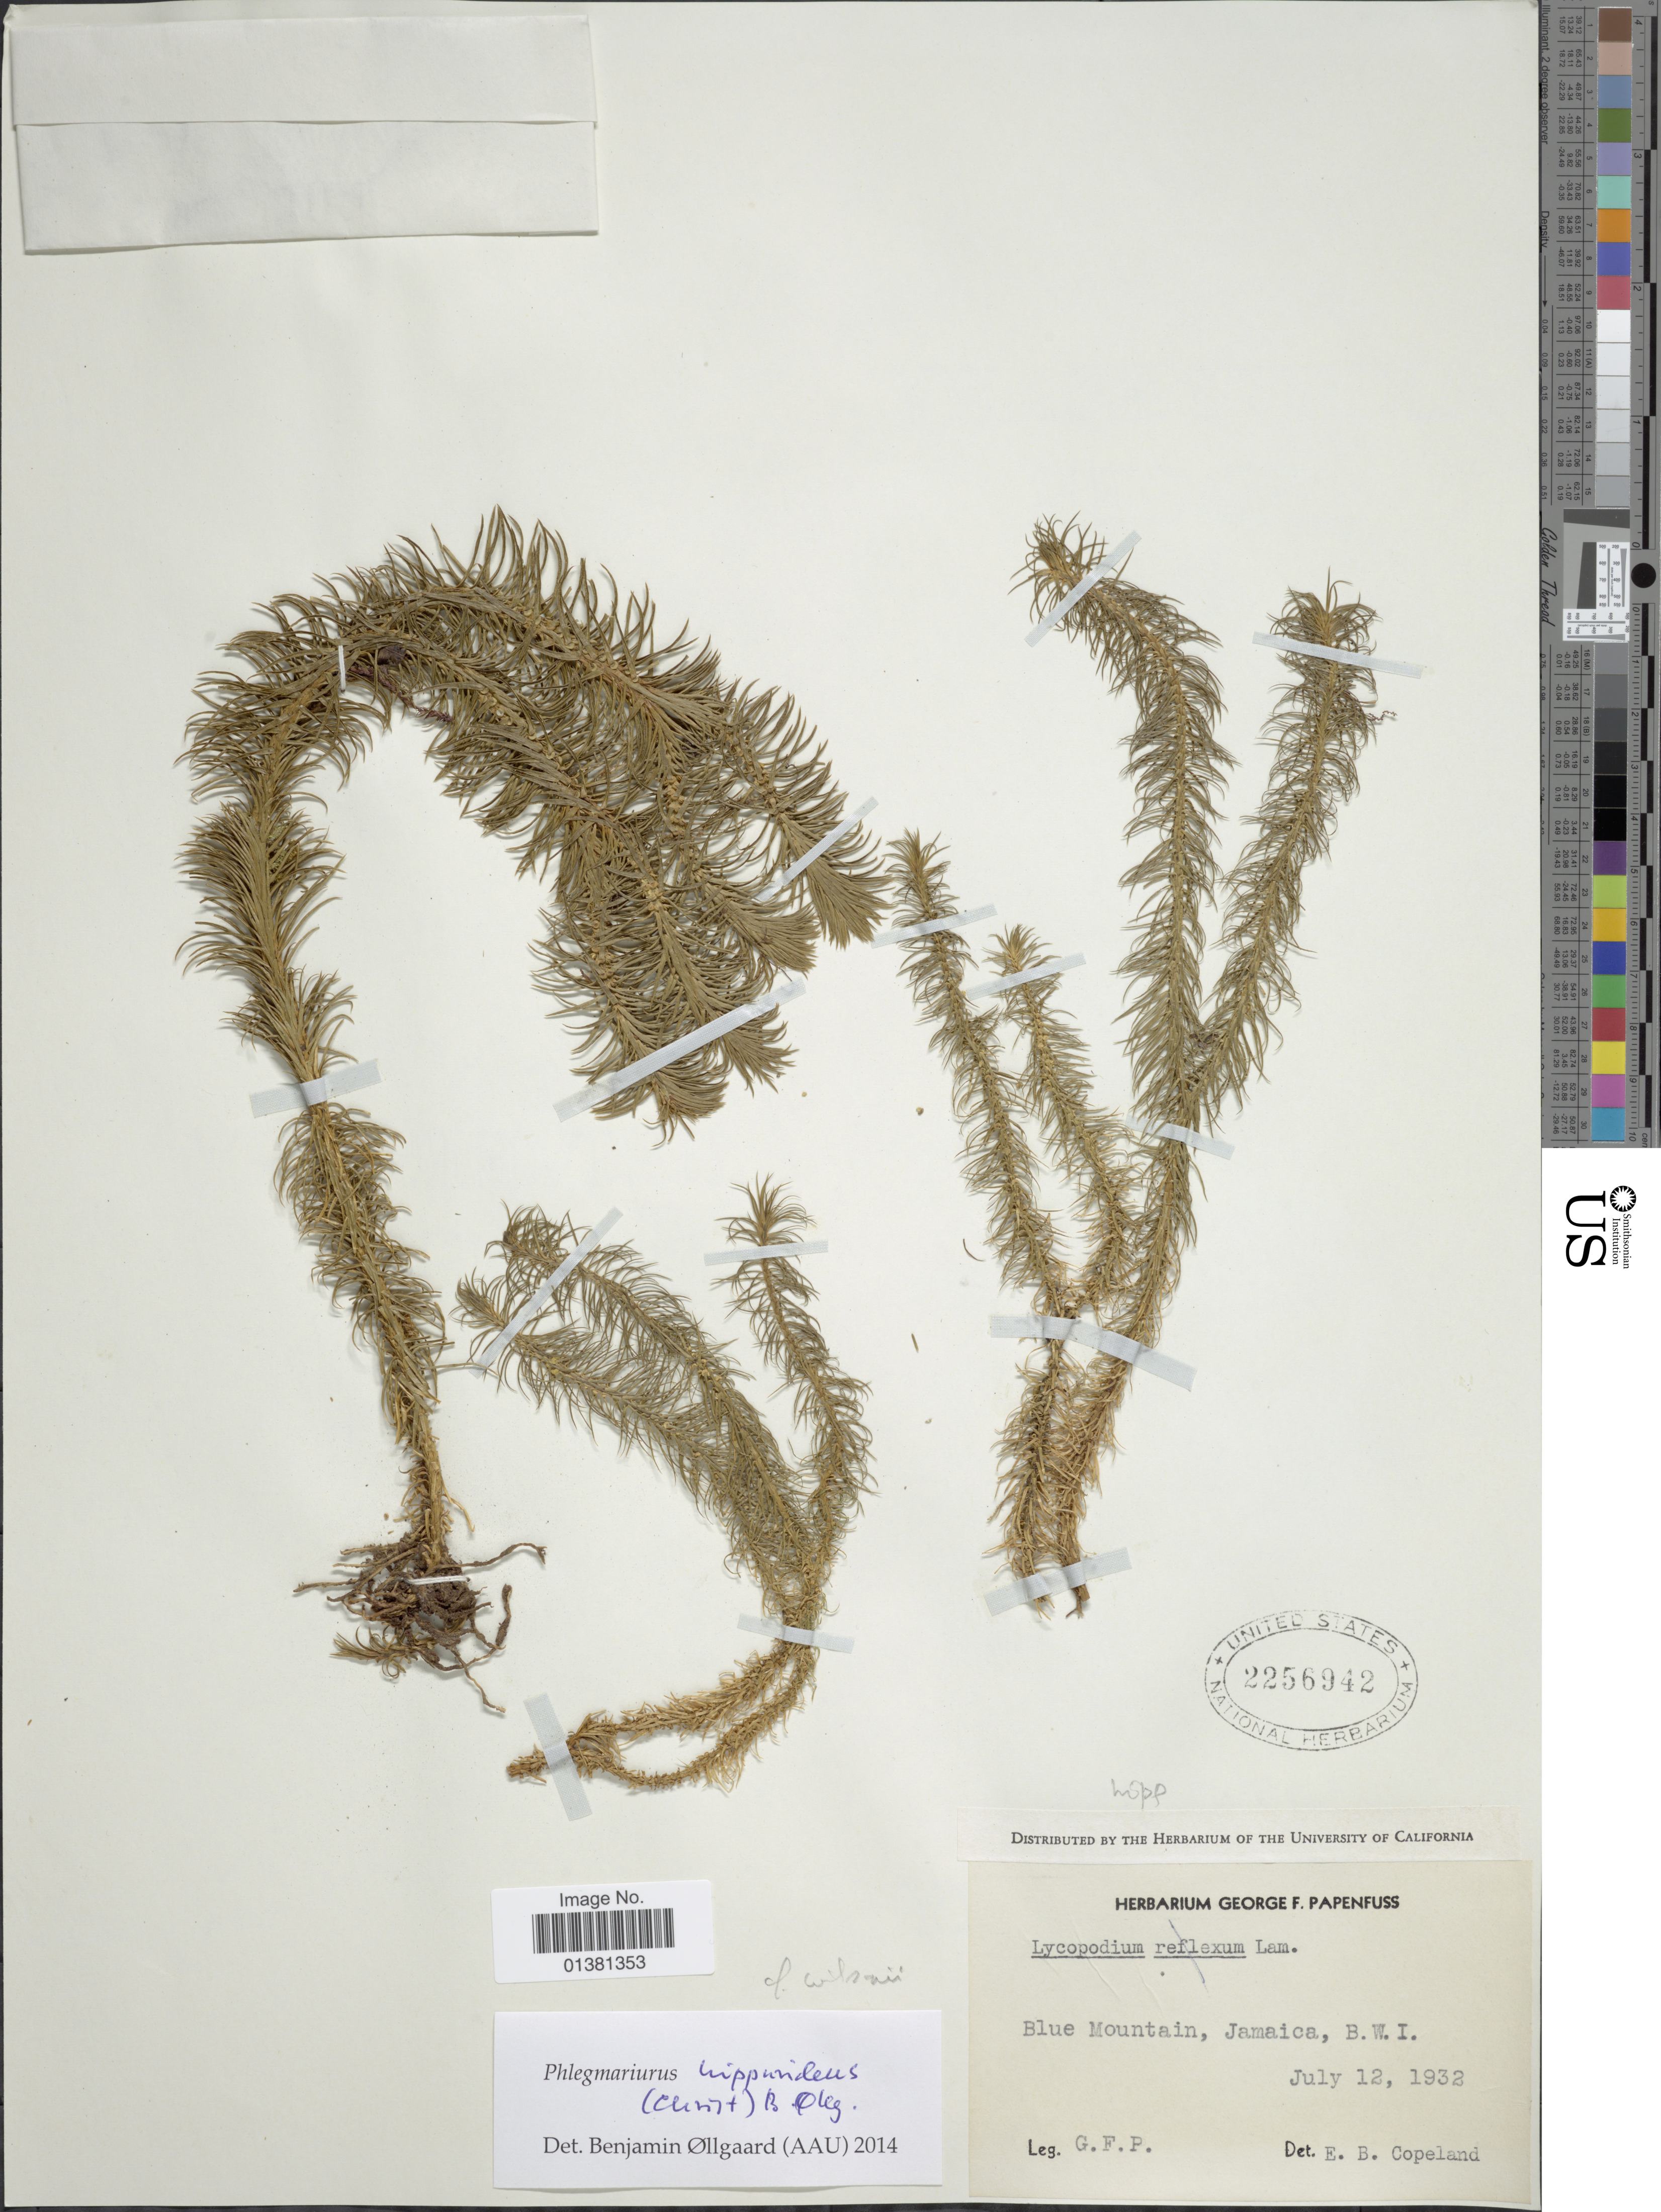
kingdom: Plantae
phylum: Tracheophyta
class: Lycopodiopsida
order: Lycopodiales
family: Lycopodiaceae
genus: Phlegmariurus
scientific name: Phlegmariurus hippurideus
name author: (Christ) B. Øllg.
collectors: G. Papenfuss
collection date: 1932-07-12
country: Jamaica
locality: Blue Mountain, B.W.I.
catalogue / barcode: US 2256942